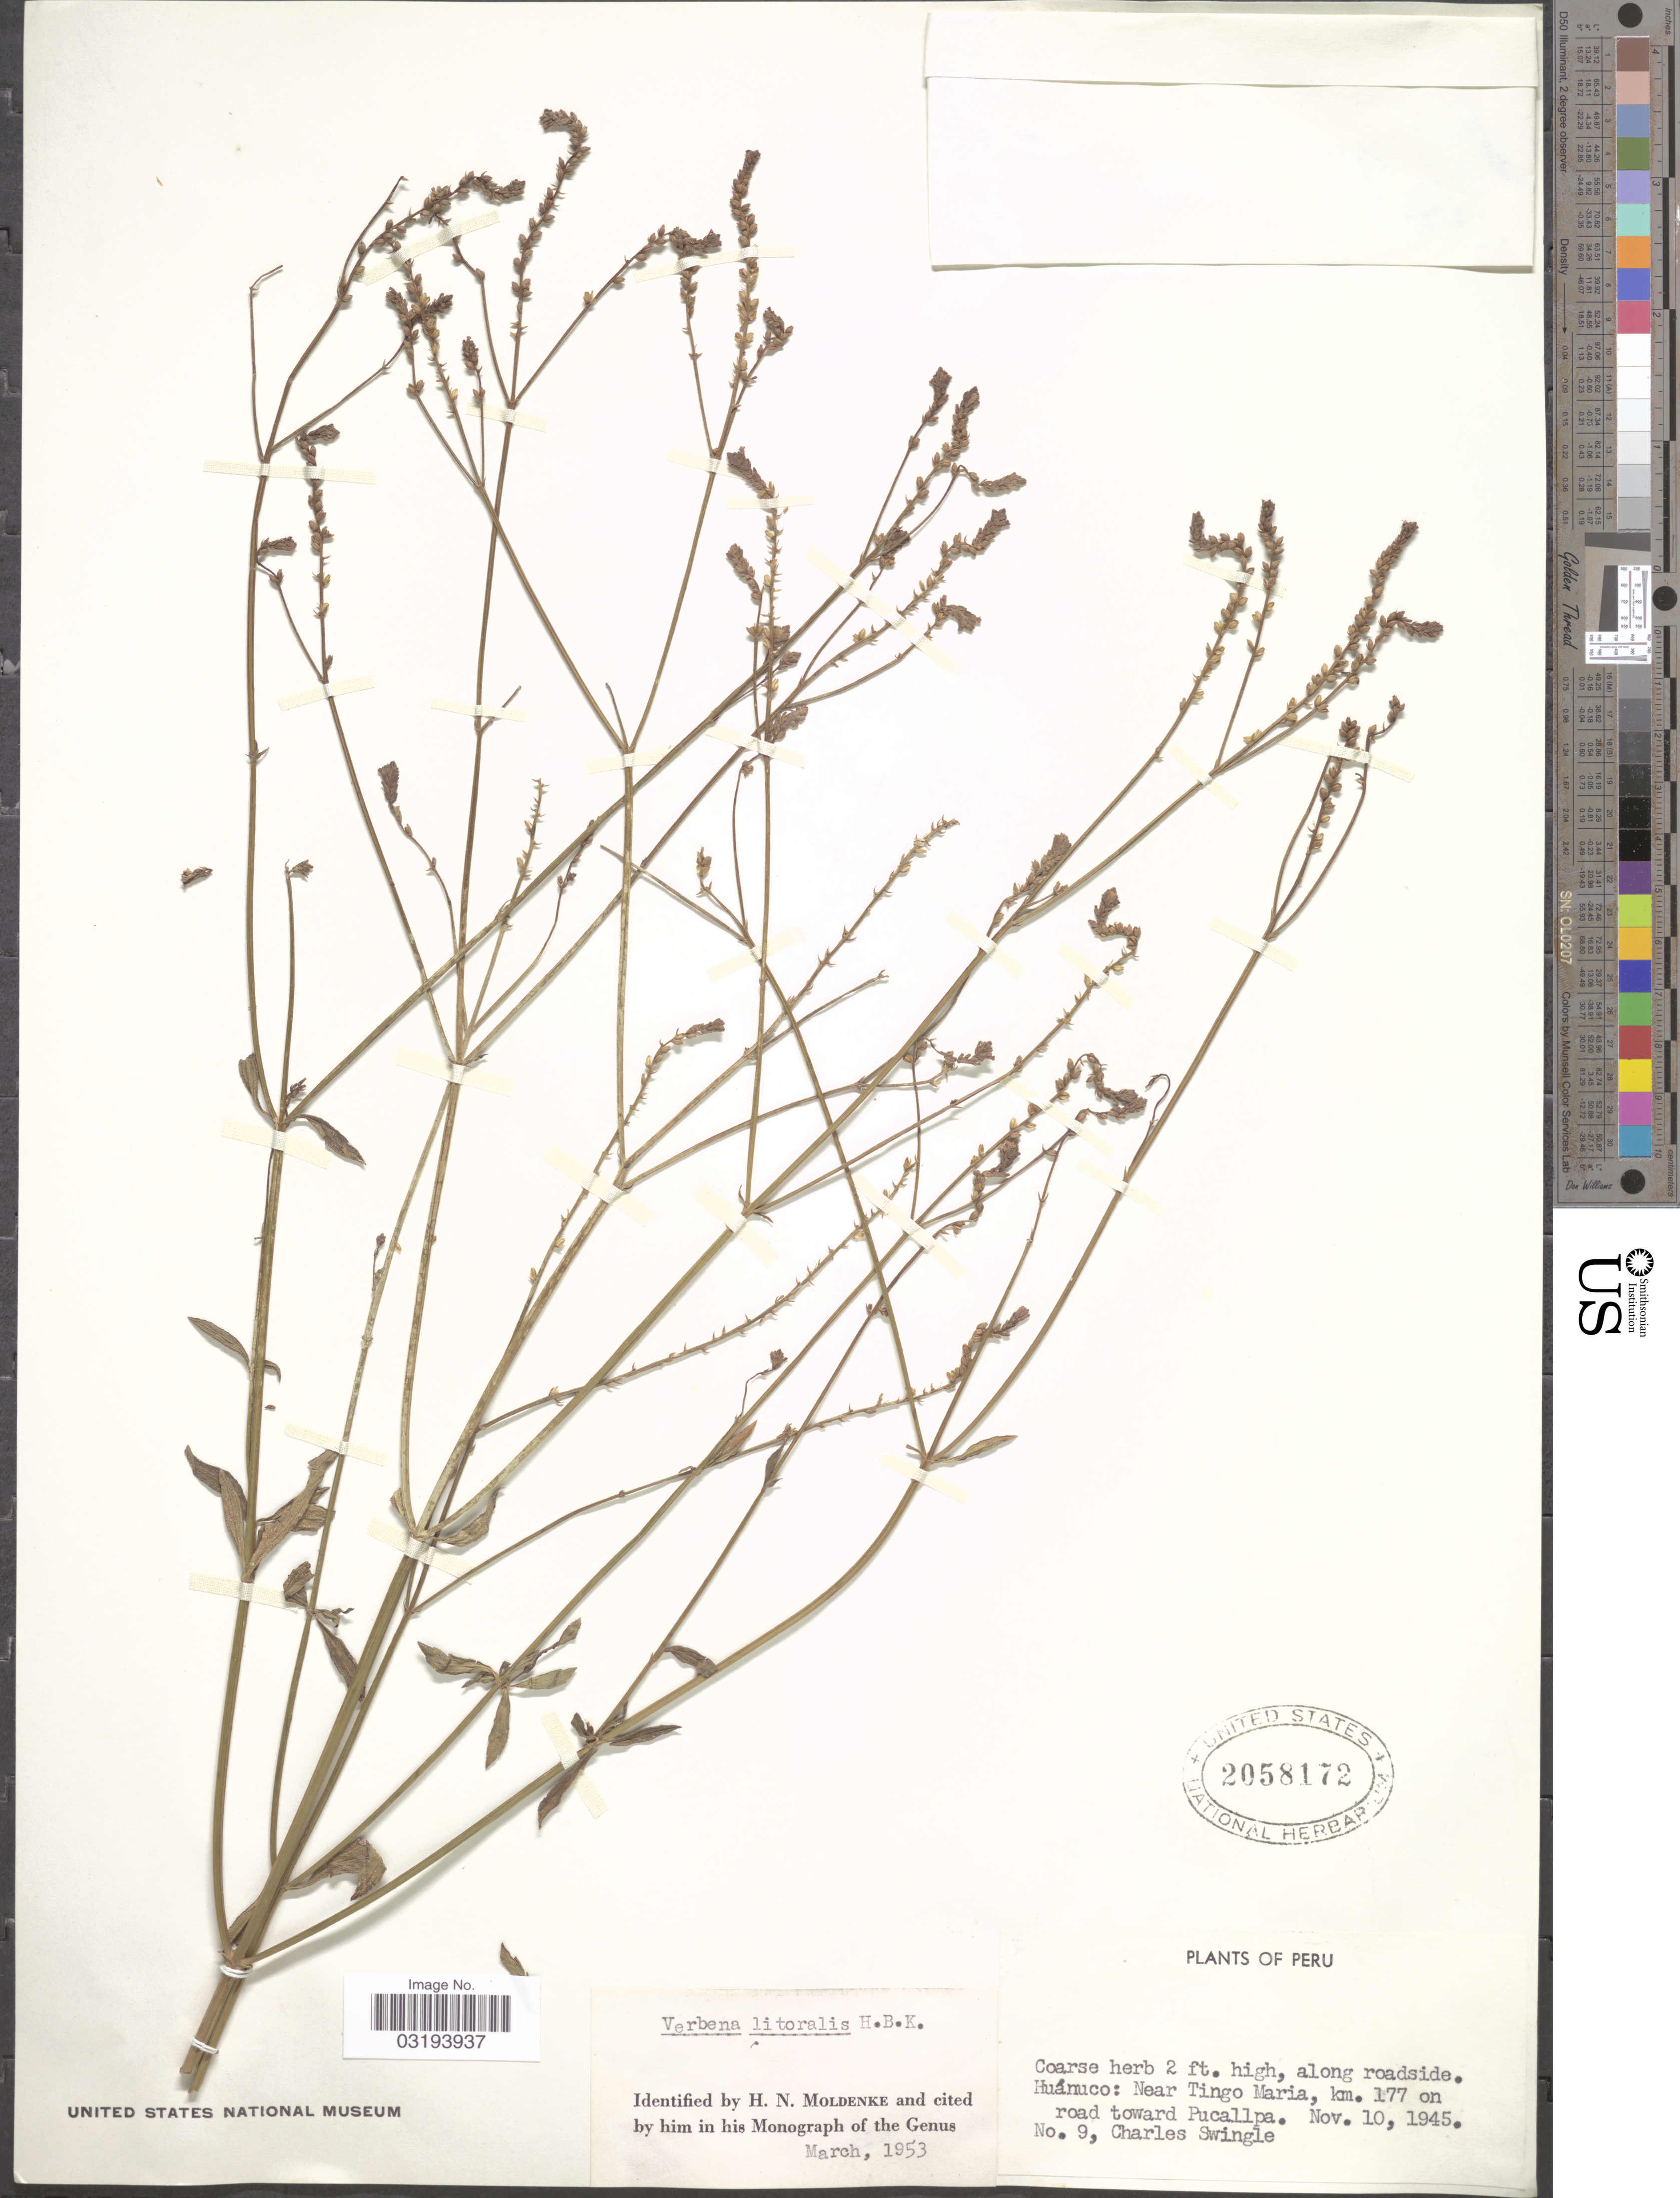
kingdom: Plantae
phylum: Tracheophyta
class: Magnoliopsida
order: Lamiales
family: Verbenaceae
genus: Verbena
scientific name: Verbena litoralis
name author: Kunth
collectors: C. Swingle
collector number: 9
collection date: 1945-11-10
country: Peru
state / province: Huánuco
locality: Near Tingo Maria, km. 177 on road toward Pucallpa.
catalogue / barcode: US 2058172